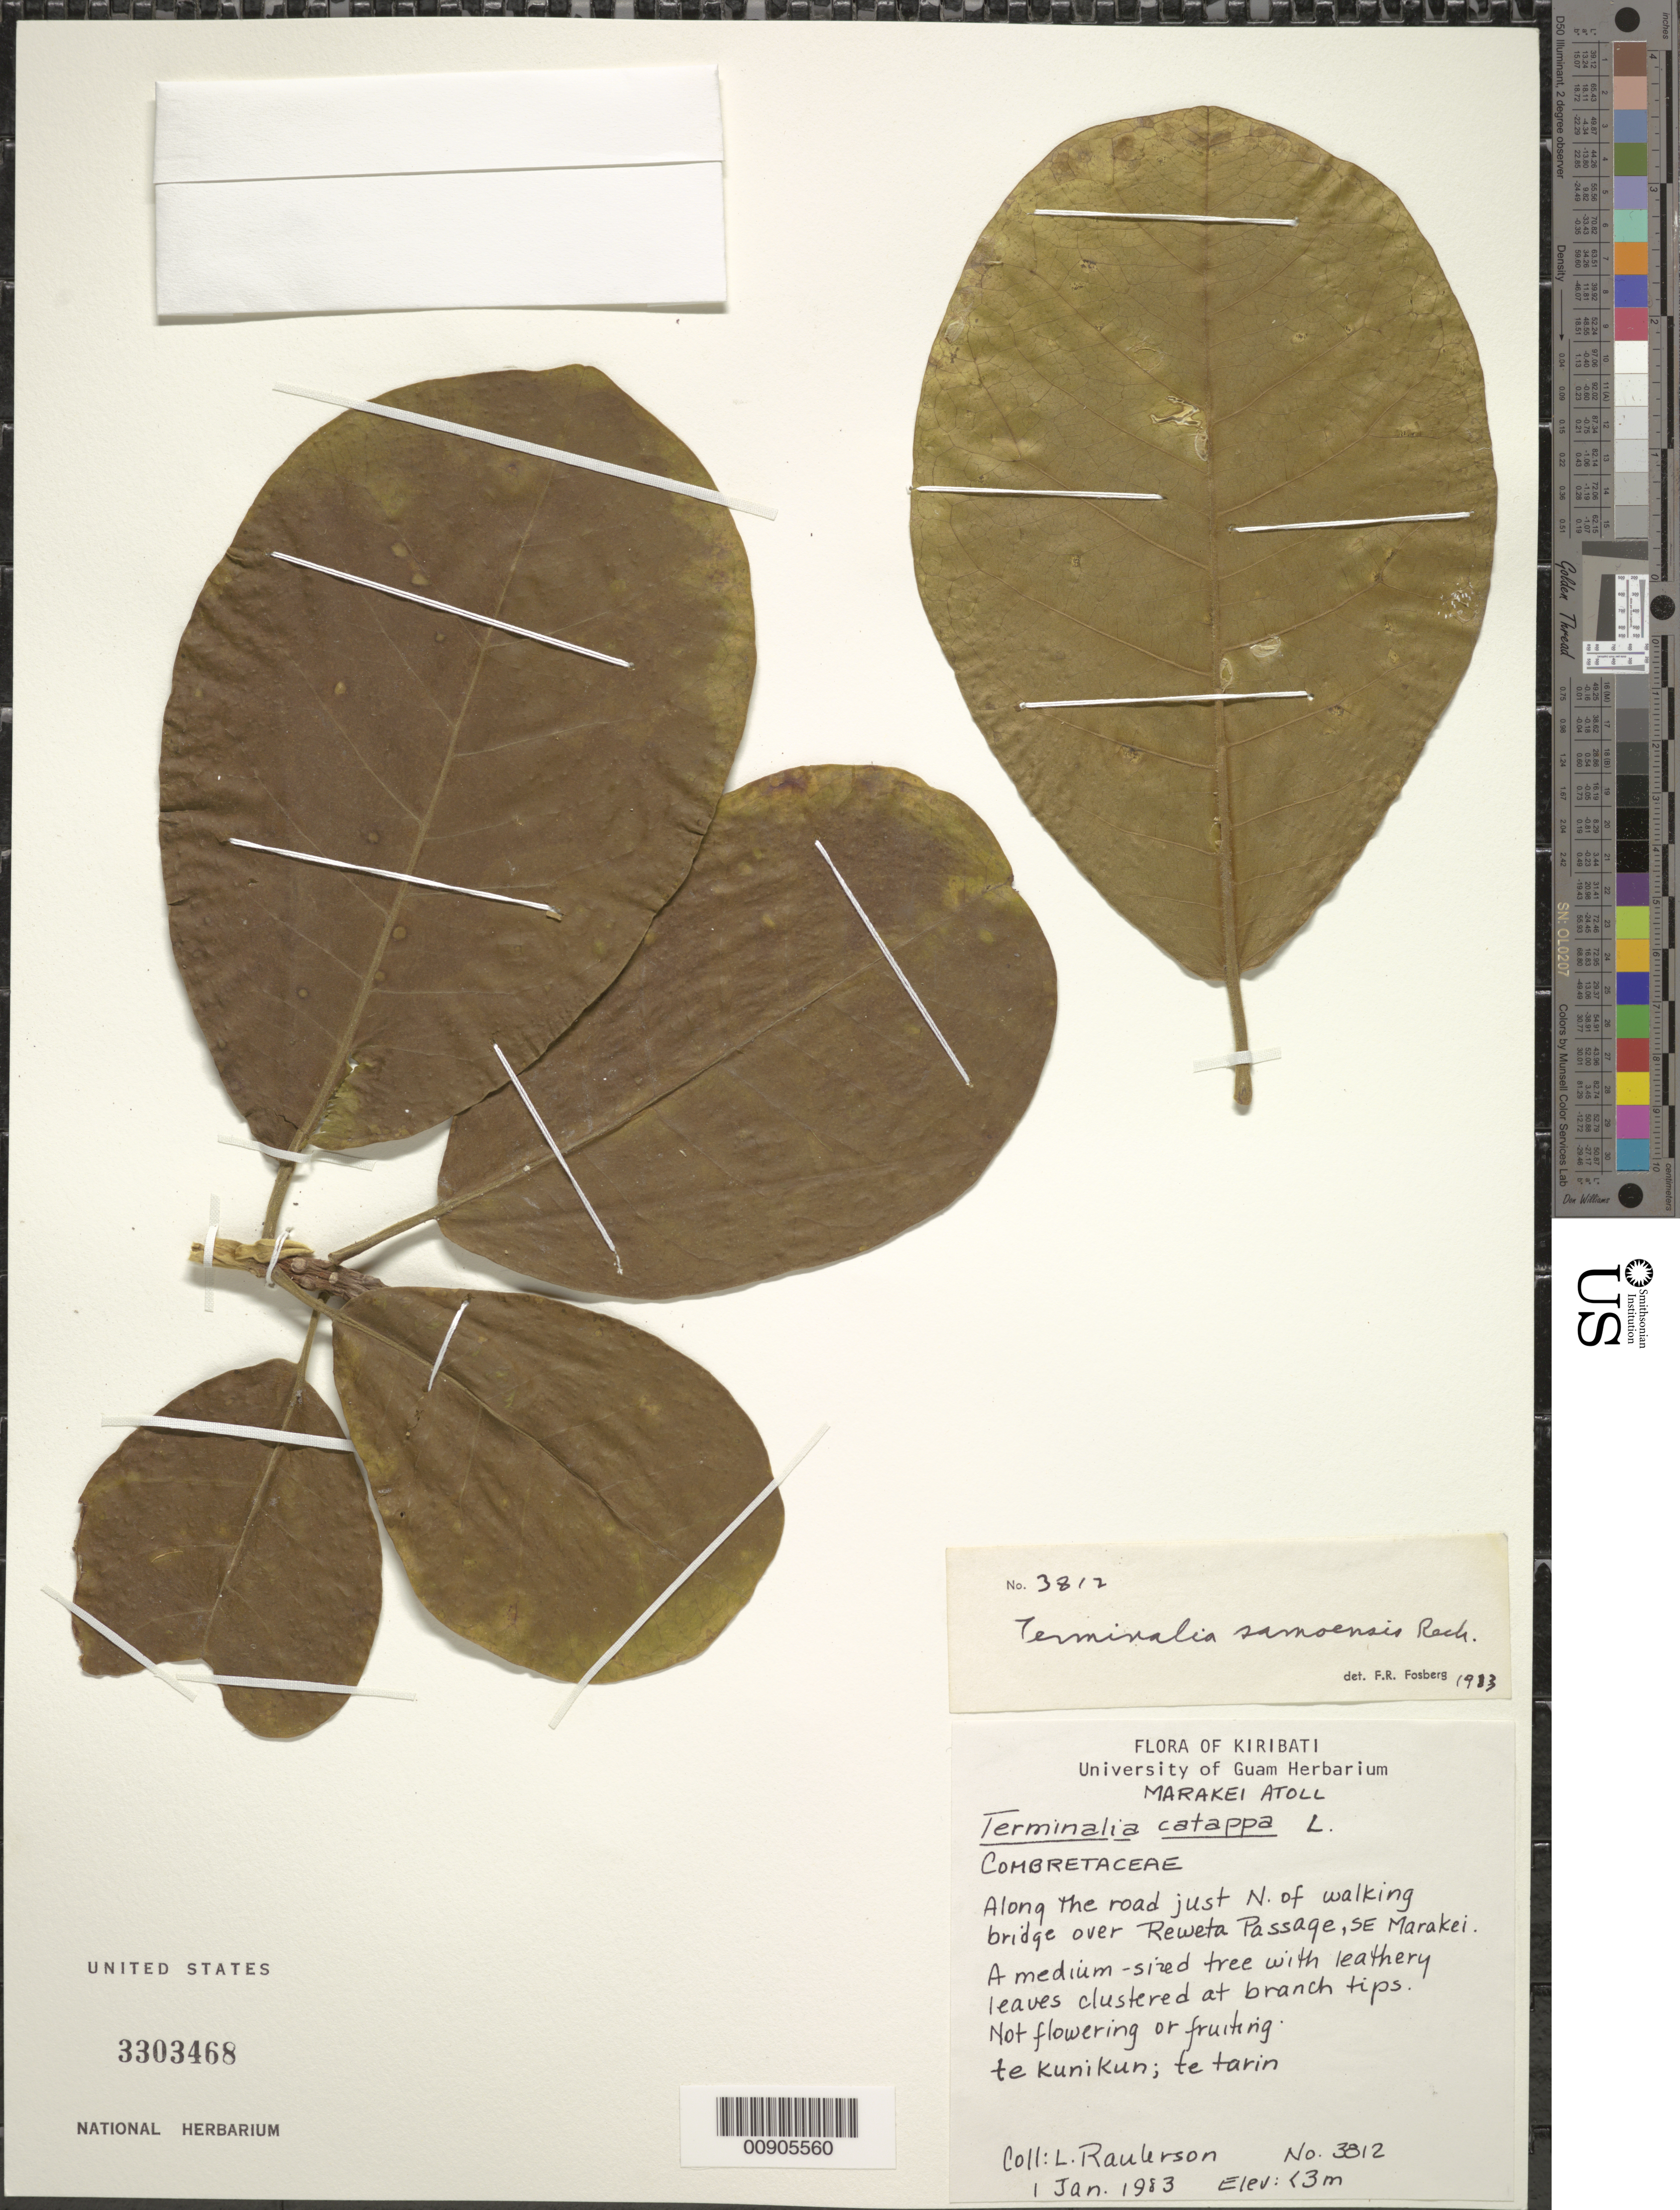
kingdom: Plantae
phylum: Tracheophyta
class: Magnoliopsida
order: Myrtales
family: Combretaceae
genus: Terminalia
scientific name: Terminalia samoensis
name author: Rech.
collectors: L. Raulerson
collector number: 3812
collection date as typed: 01 Jan 1983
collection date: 1983-01-01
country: Kiribati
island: Marakei Atoll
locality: Along the road just N of walking bridge over Reweta Passage, SE Marakei.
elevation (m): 3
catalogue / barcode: US 3303468